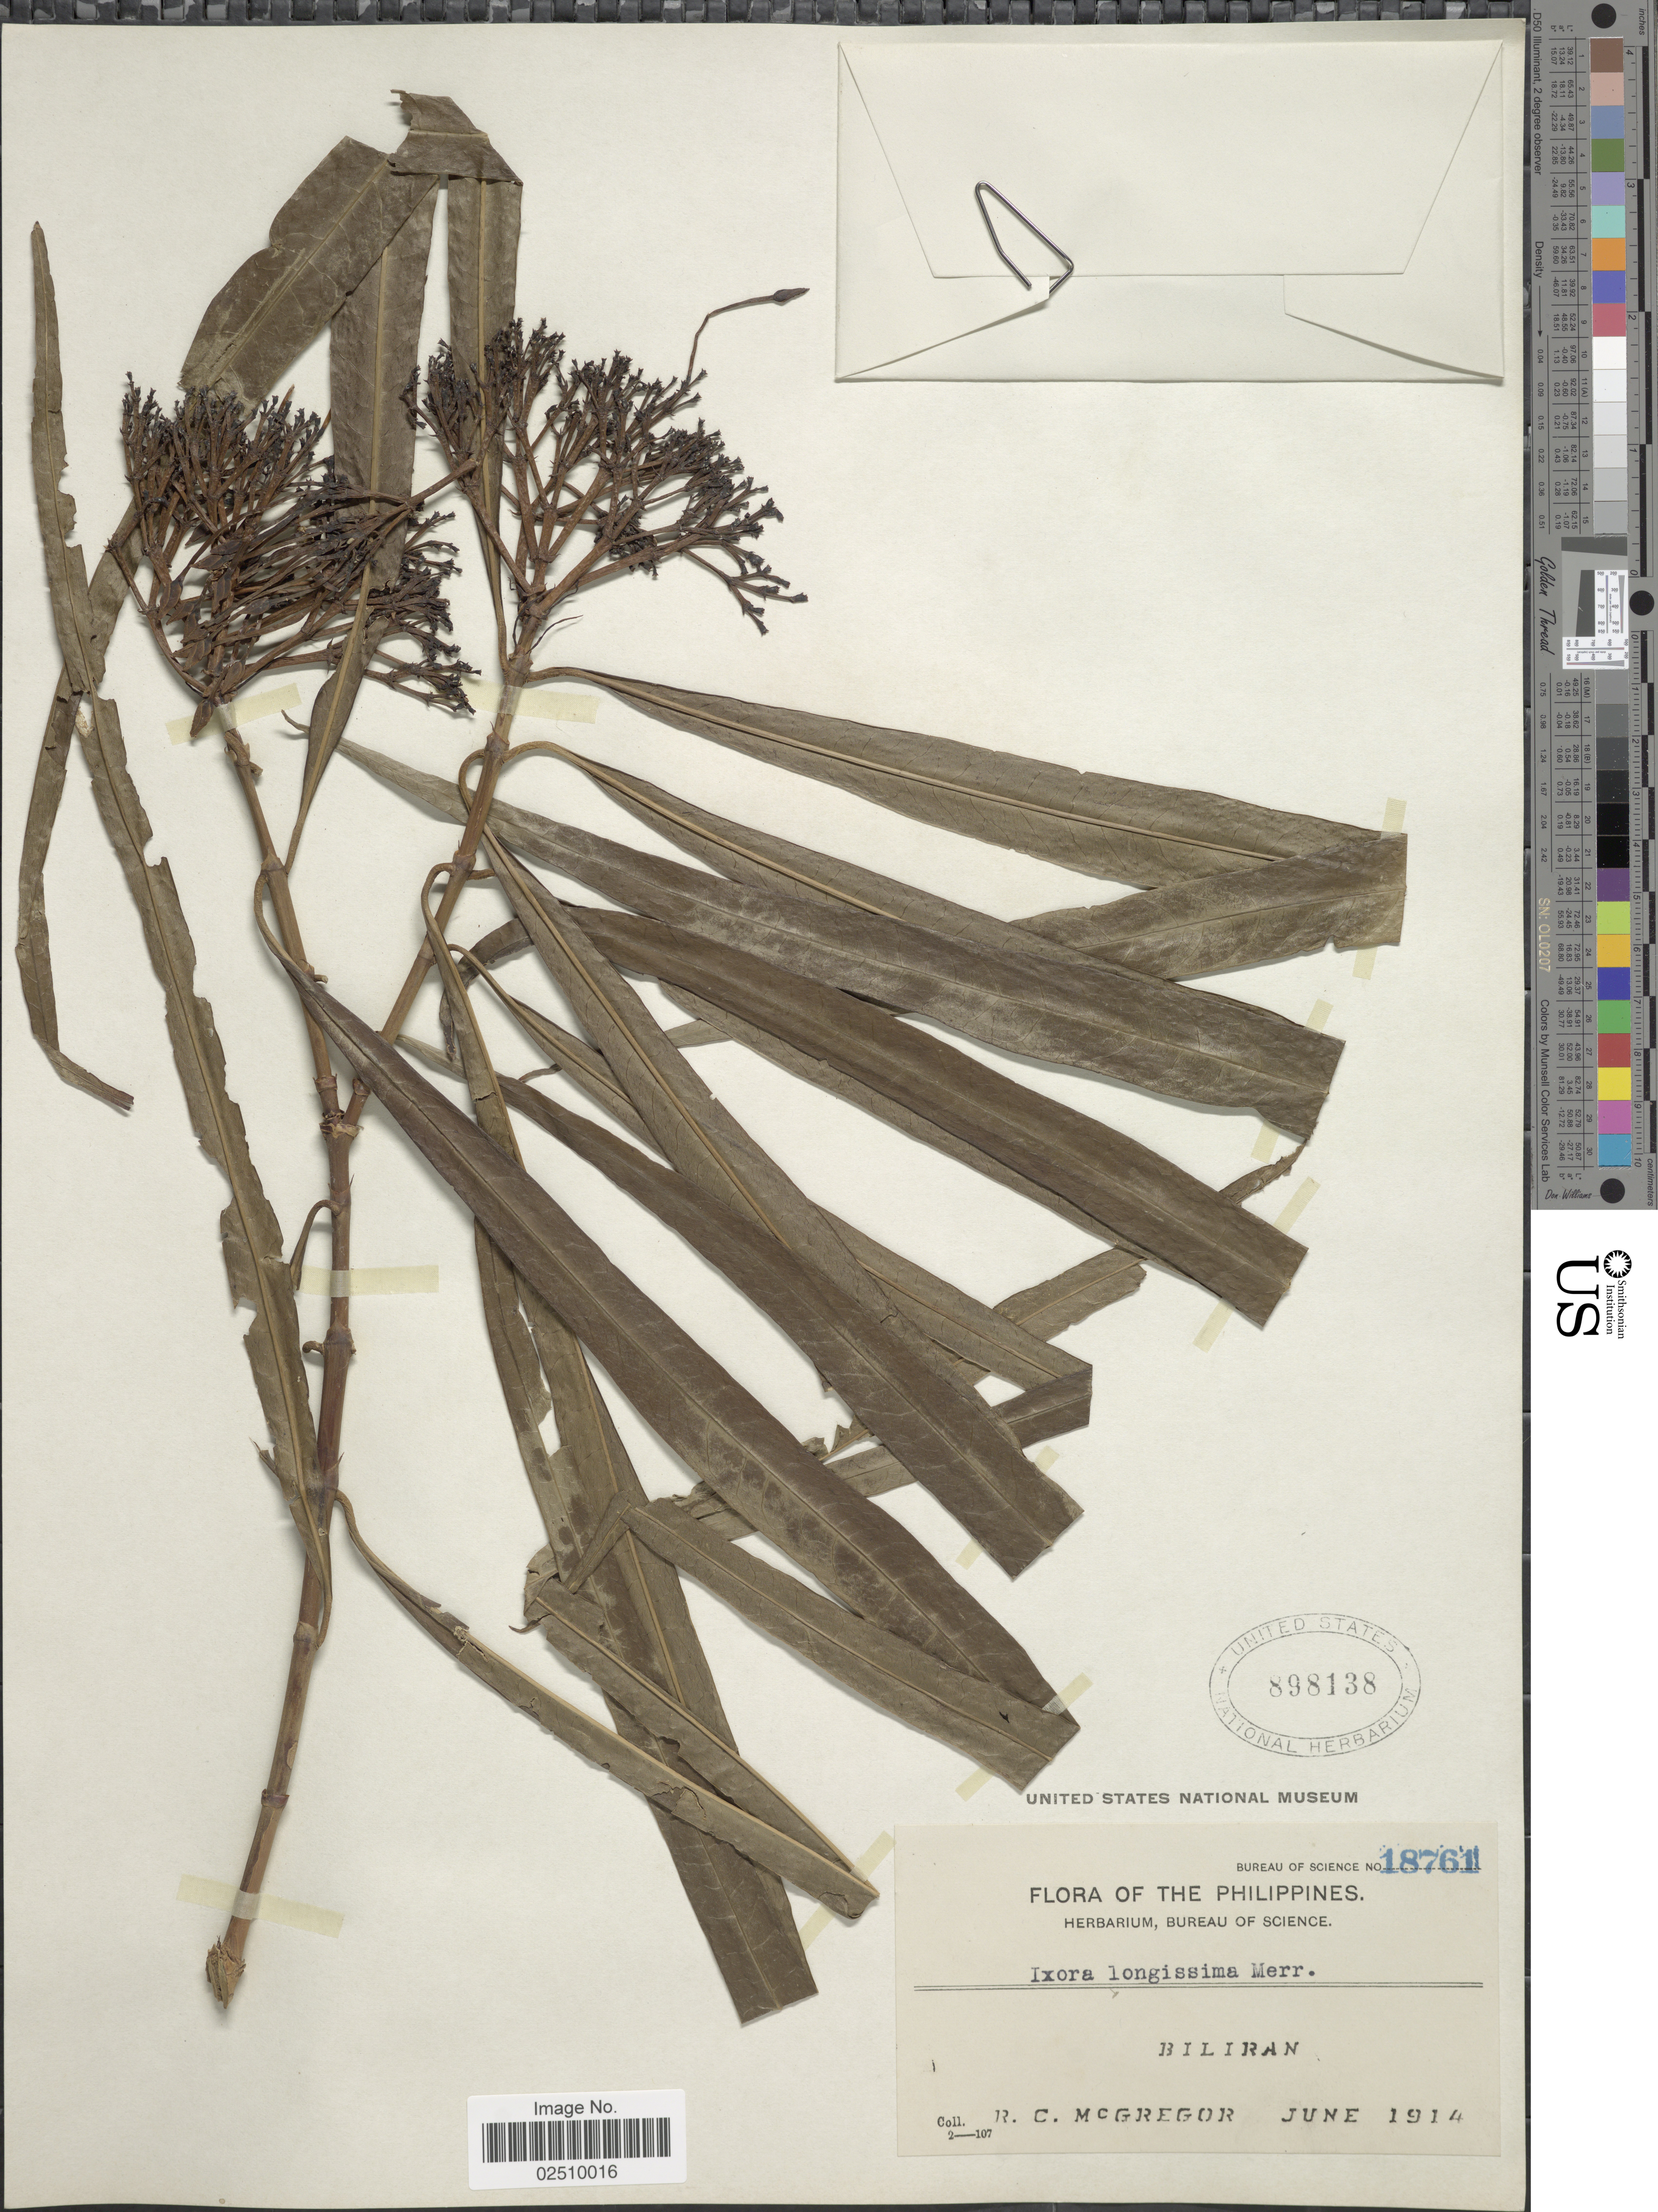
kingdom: Plantae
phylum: Tracheophyta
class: Magnoliopsida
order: Gentianales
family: Rubiaceae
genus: Ixora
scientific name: Ixora longissima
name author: Merr.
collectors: R. C. McGregor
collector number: Bureau of Science 18761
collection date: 1914-06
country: Philippines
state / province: Eastern Visayas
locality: Biliran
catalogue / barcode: US 898138